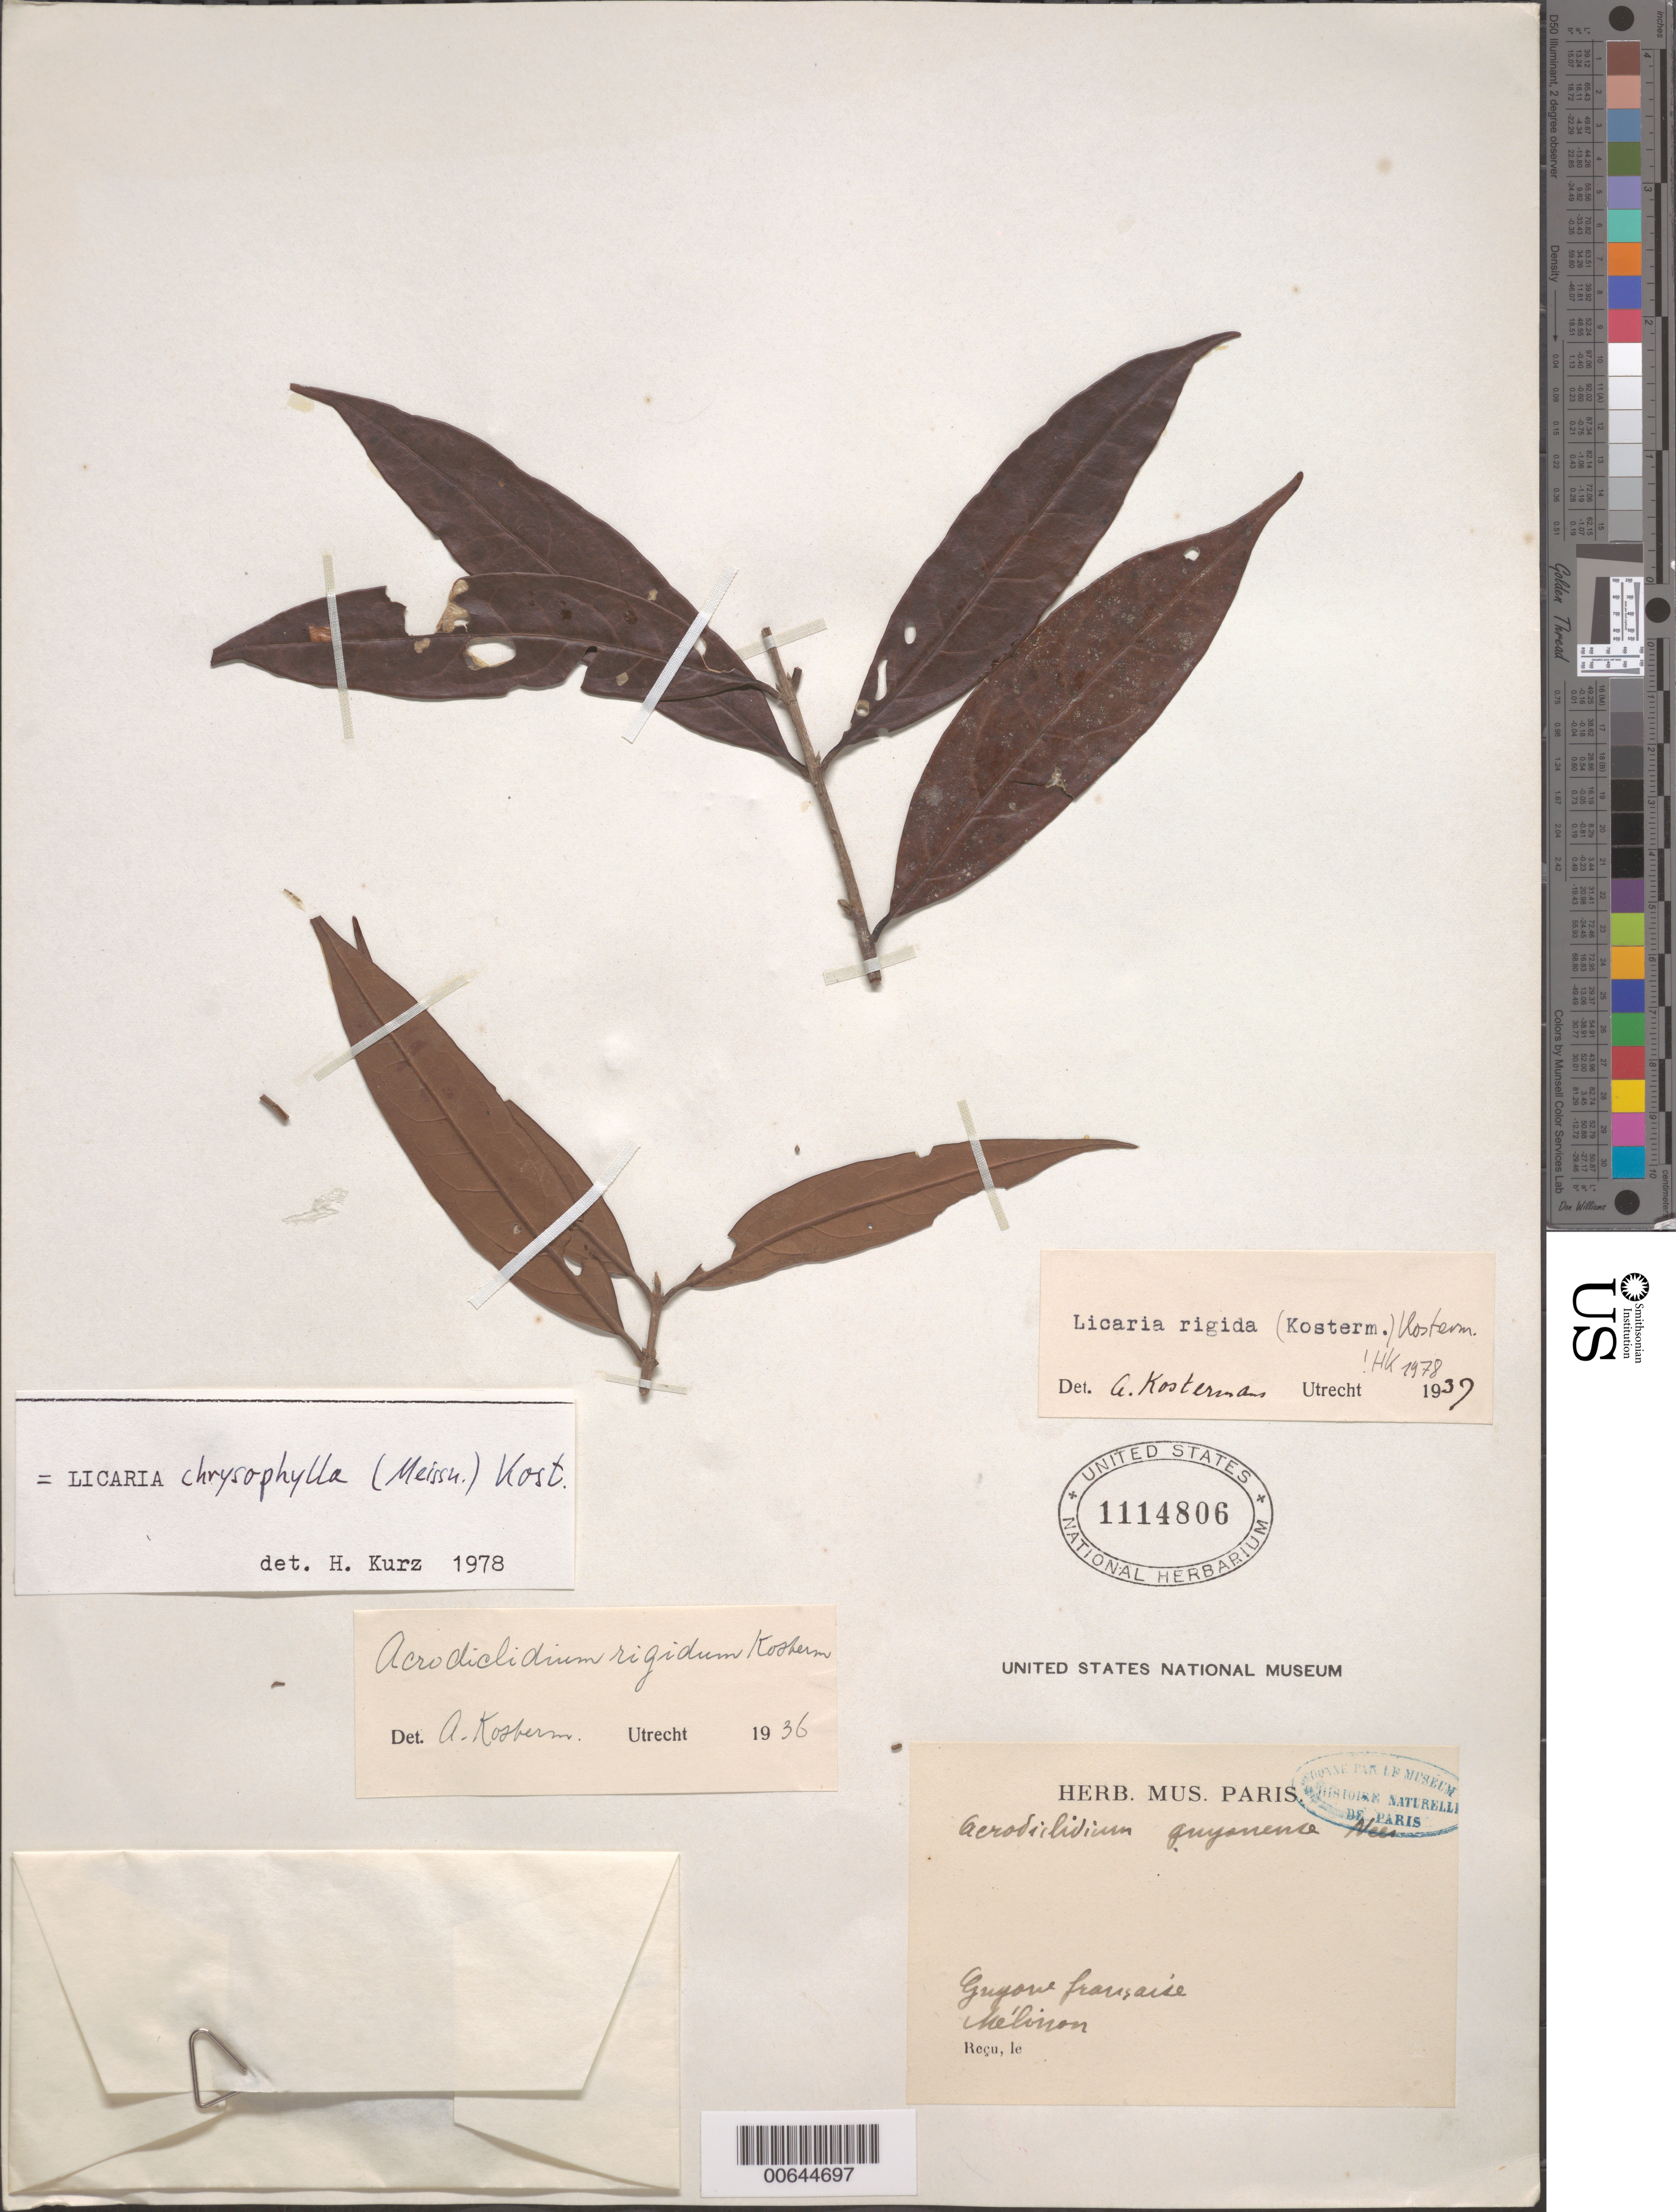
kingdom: Plantae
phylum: Tracheophyta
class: Magnoliopsida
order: Laurales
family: Lauraceae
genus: Licaria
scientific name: Licaria chrysophylla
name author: (Meisn.) Kosterm.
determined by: Kurz, H.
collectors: E. Mélinon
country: French Guiana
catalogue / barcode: US 1114806